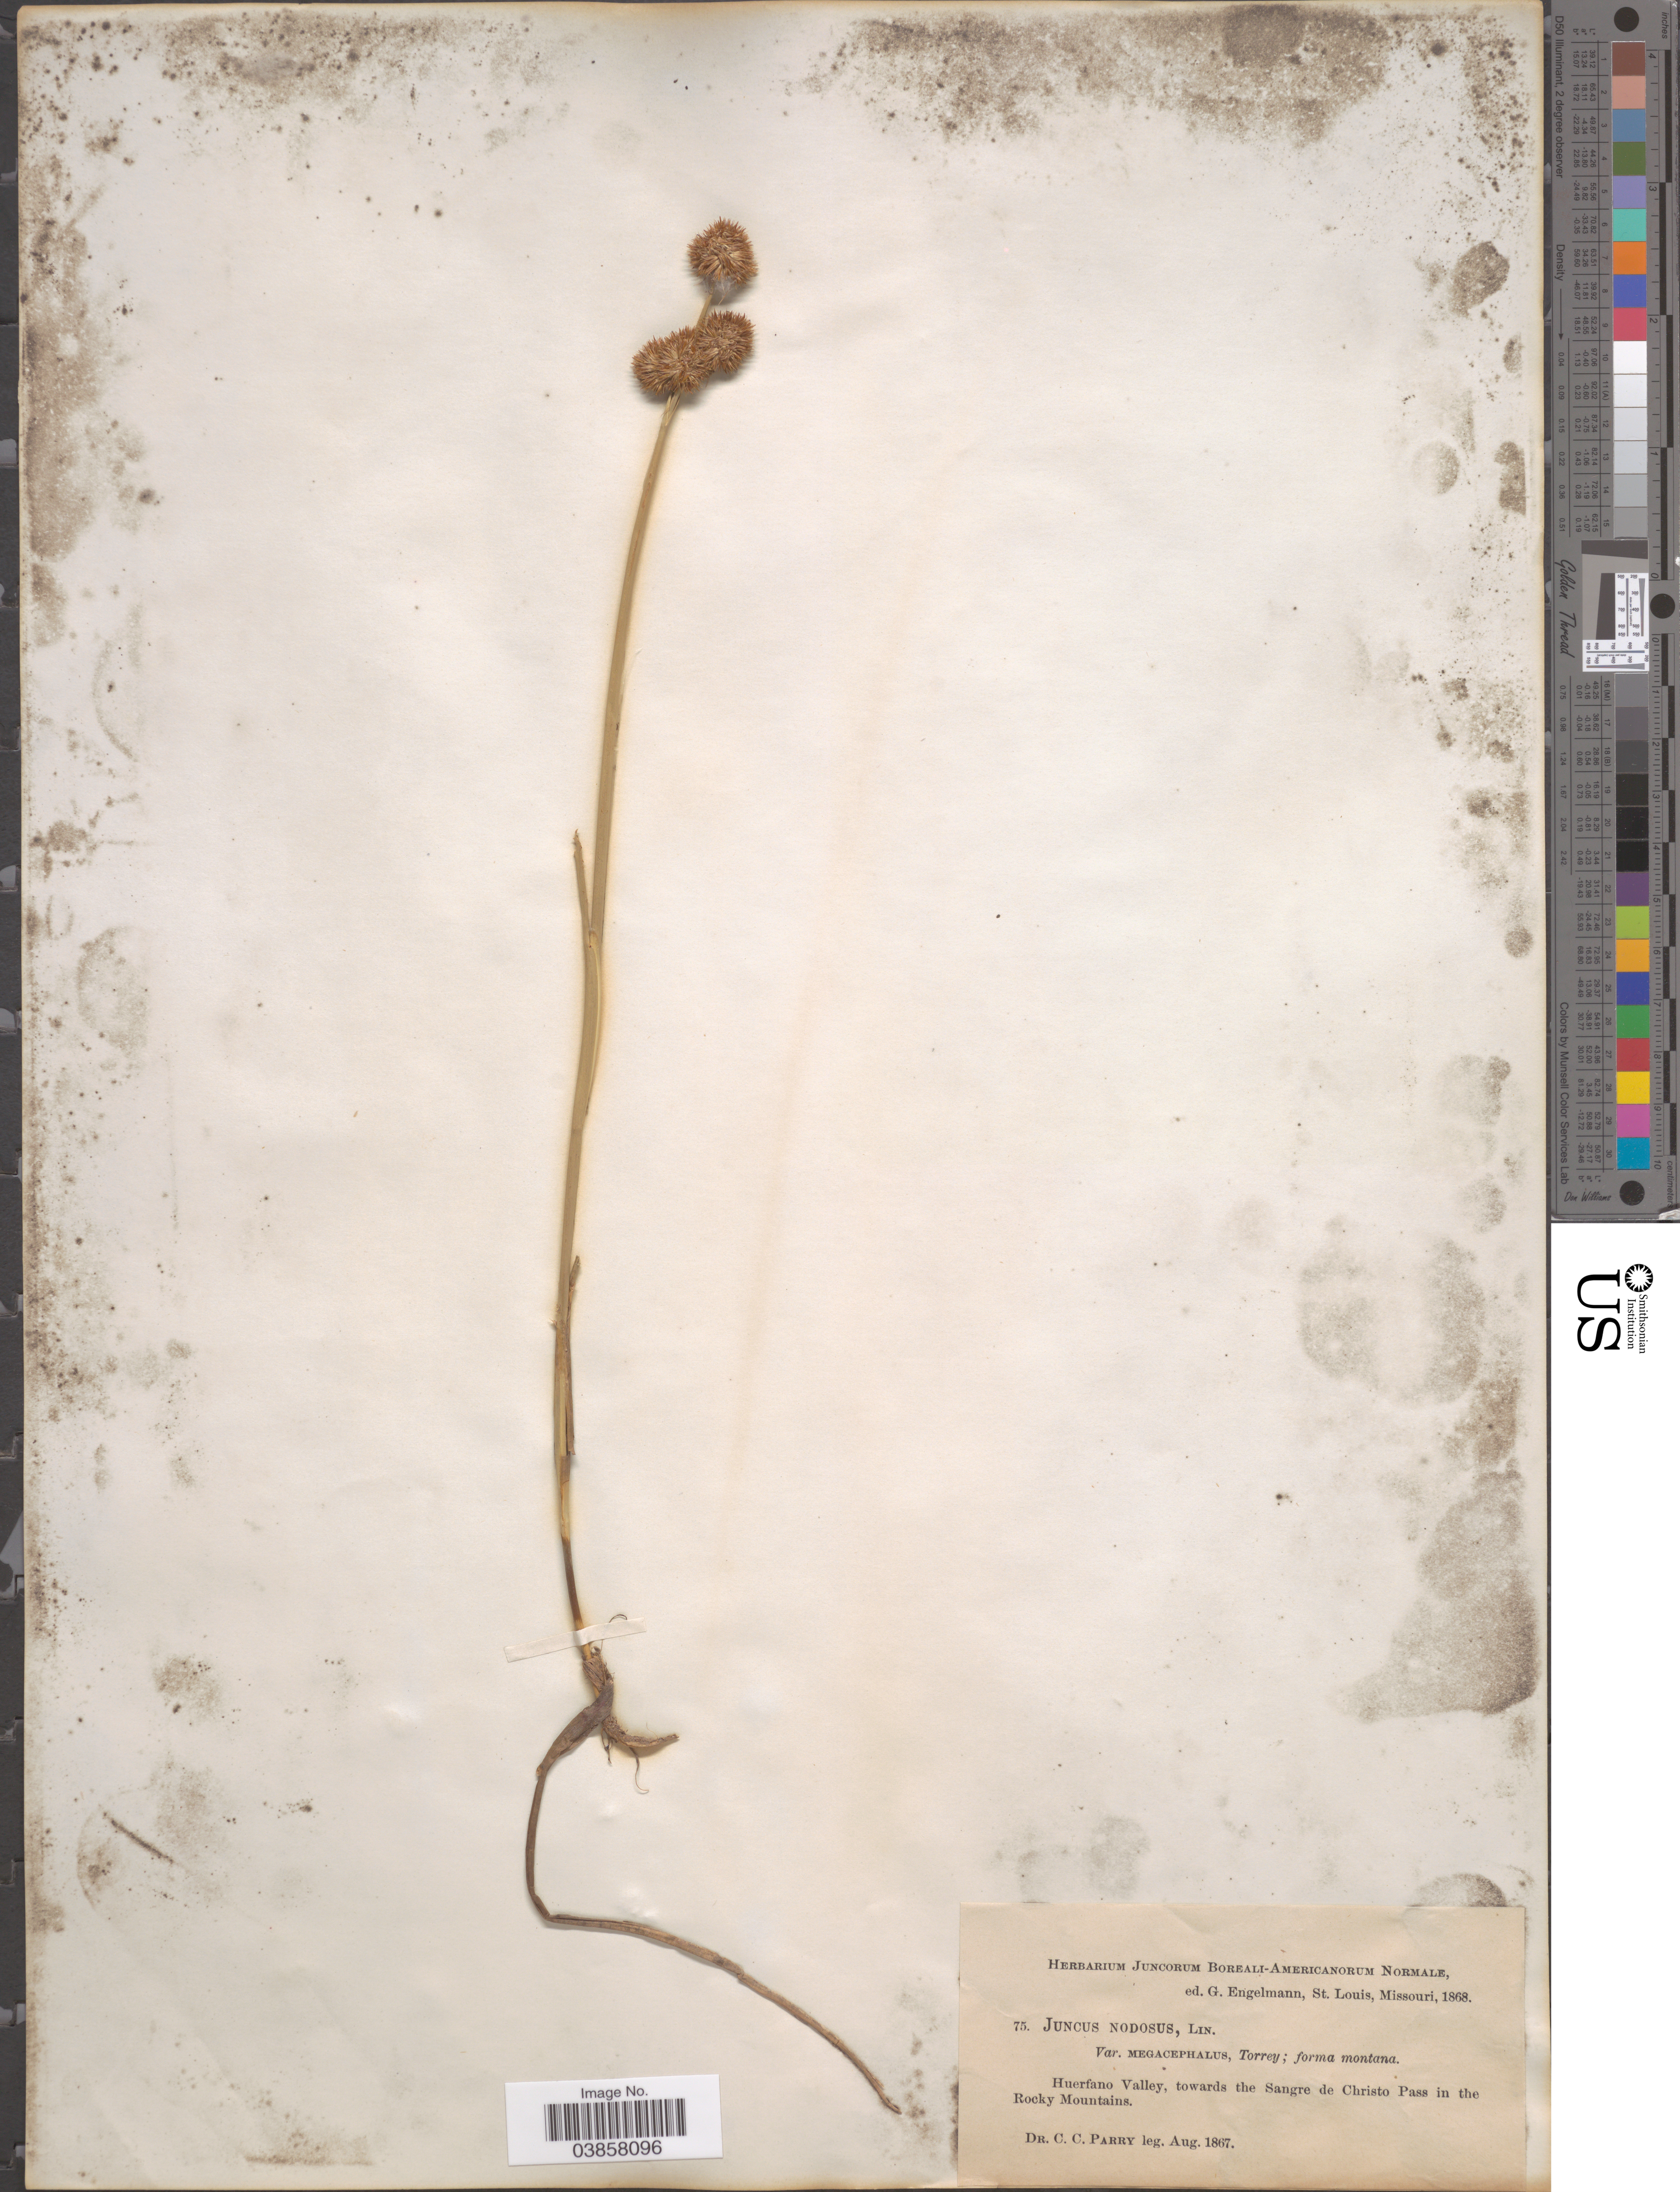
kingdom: Plantae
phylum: Tracheophyta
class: Liliopsida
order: Poales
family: Juncaceae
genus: Juncus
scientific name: Juncus torreyi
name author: Coville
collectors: C. C. Parry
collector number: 75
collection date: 1867-08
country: United States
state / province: Colorado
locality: Huerfano Valley, towards the Sangre de Christo Pass in the Rocky Mountains.